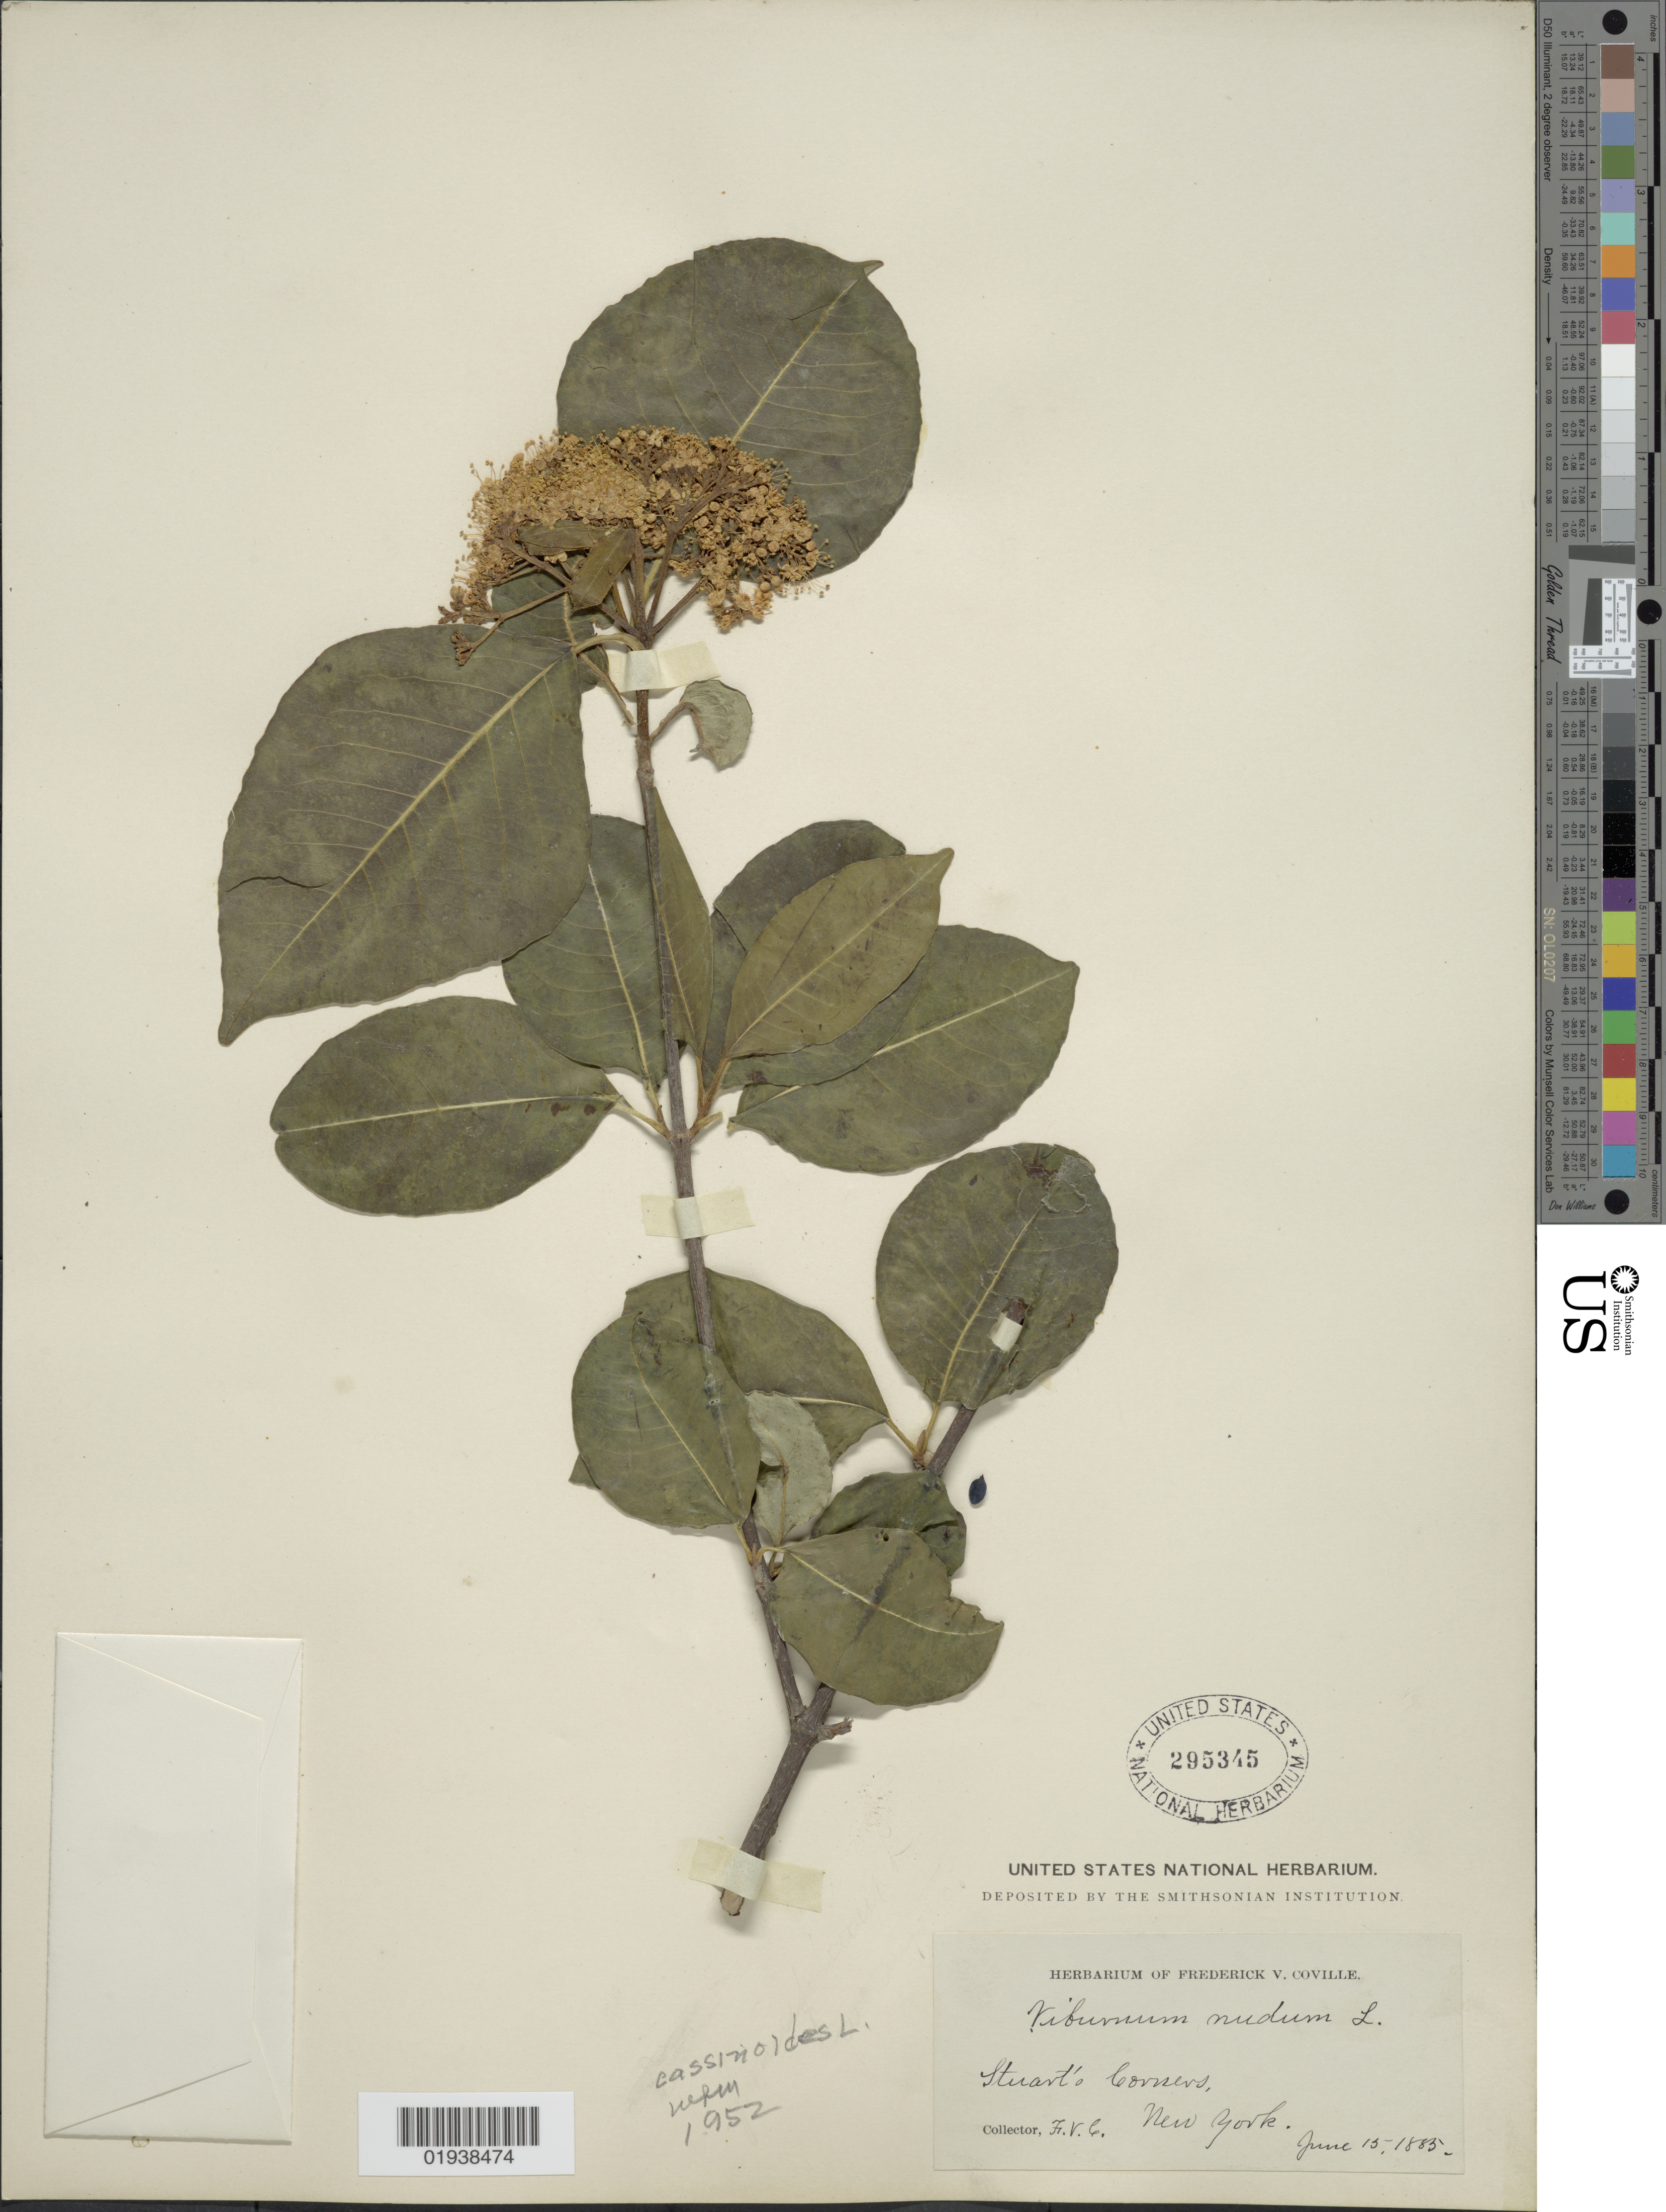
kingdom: Plantae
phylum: Tracheophyta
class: Magnoliopsida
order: Dipsacales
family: Viburnaceae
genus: Viburnum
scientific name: Viburnum cassinoides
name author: L.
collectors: F. V. Coville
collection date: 1885-06-15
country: United States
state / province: New York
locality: Stuart's Corners.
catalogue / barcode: US 295345